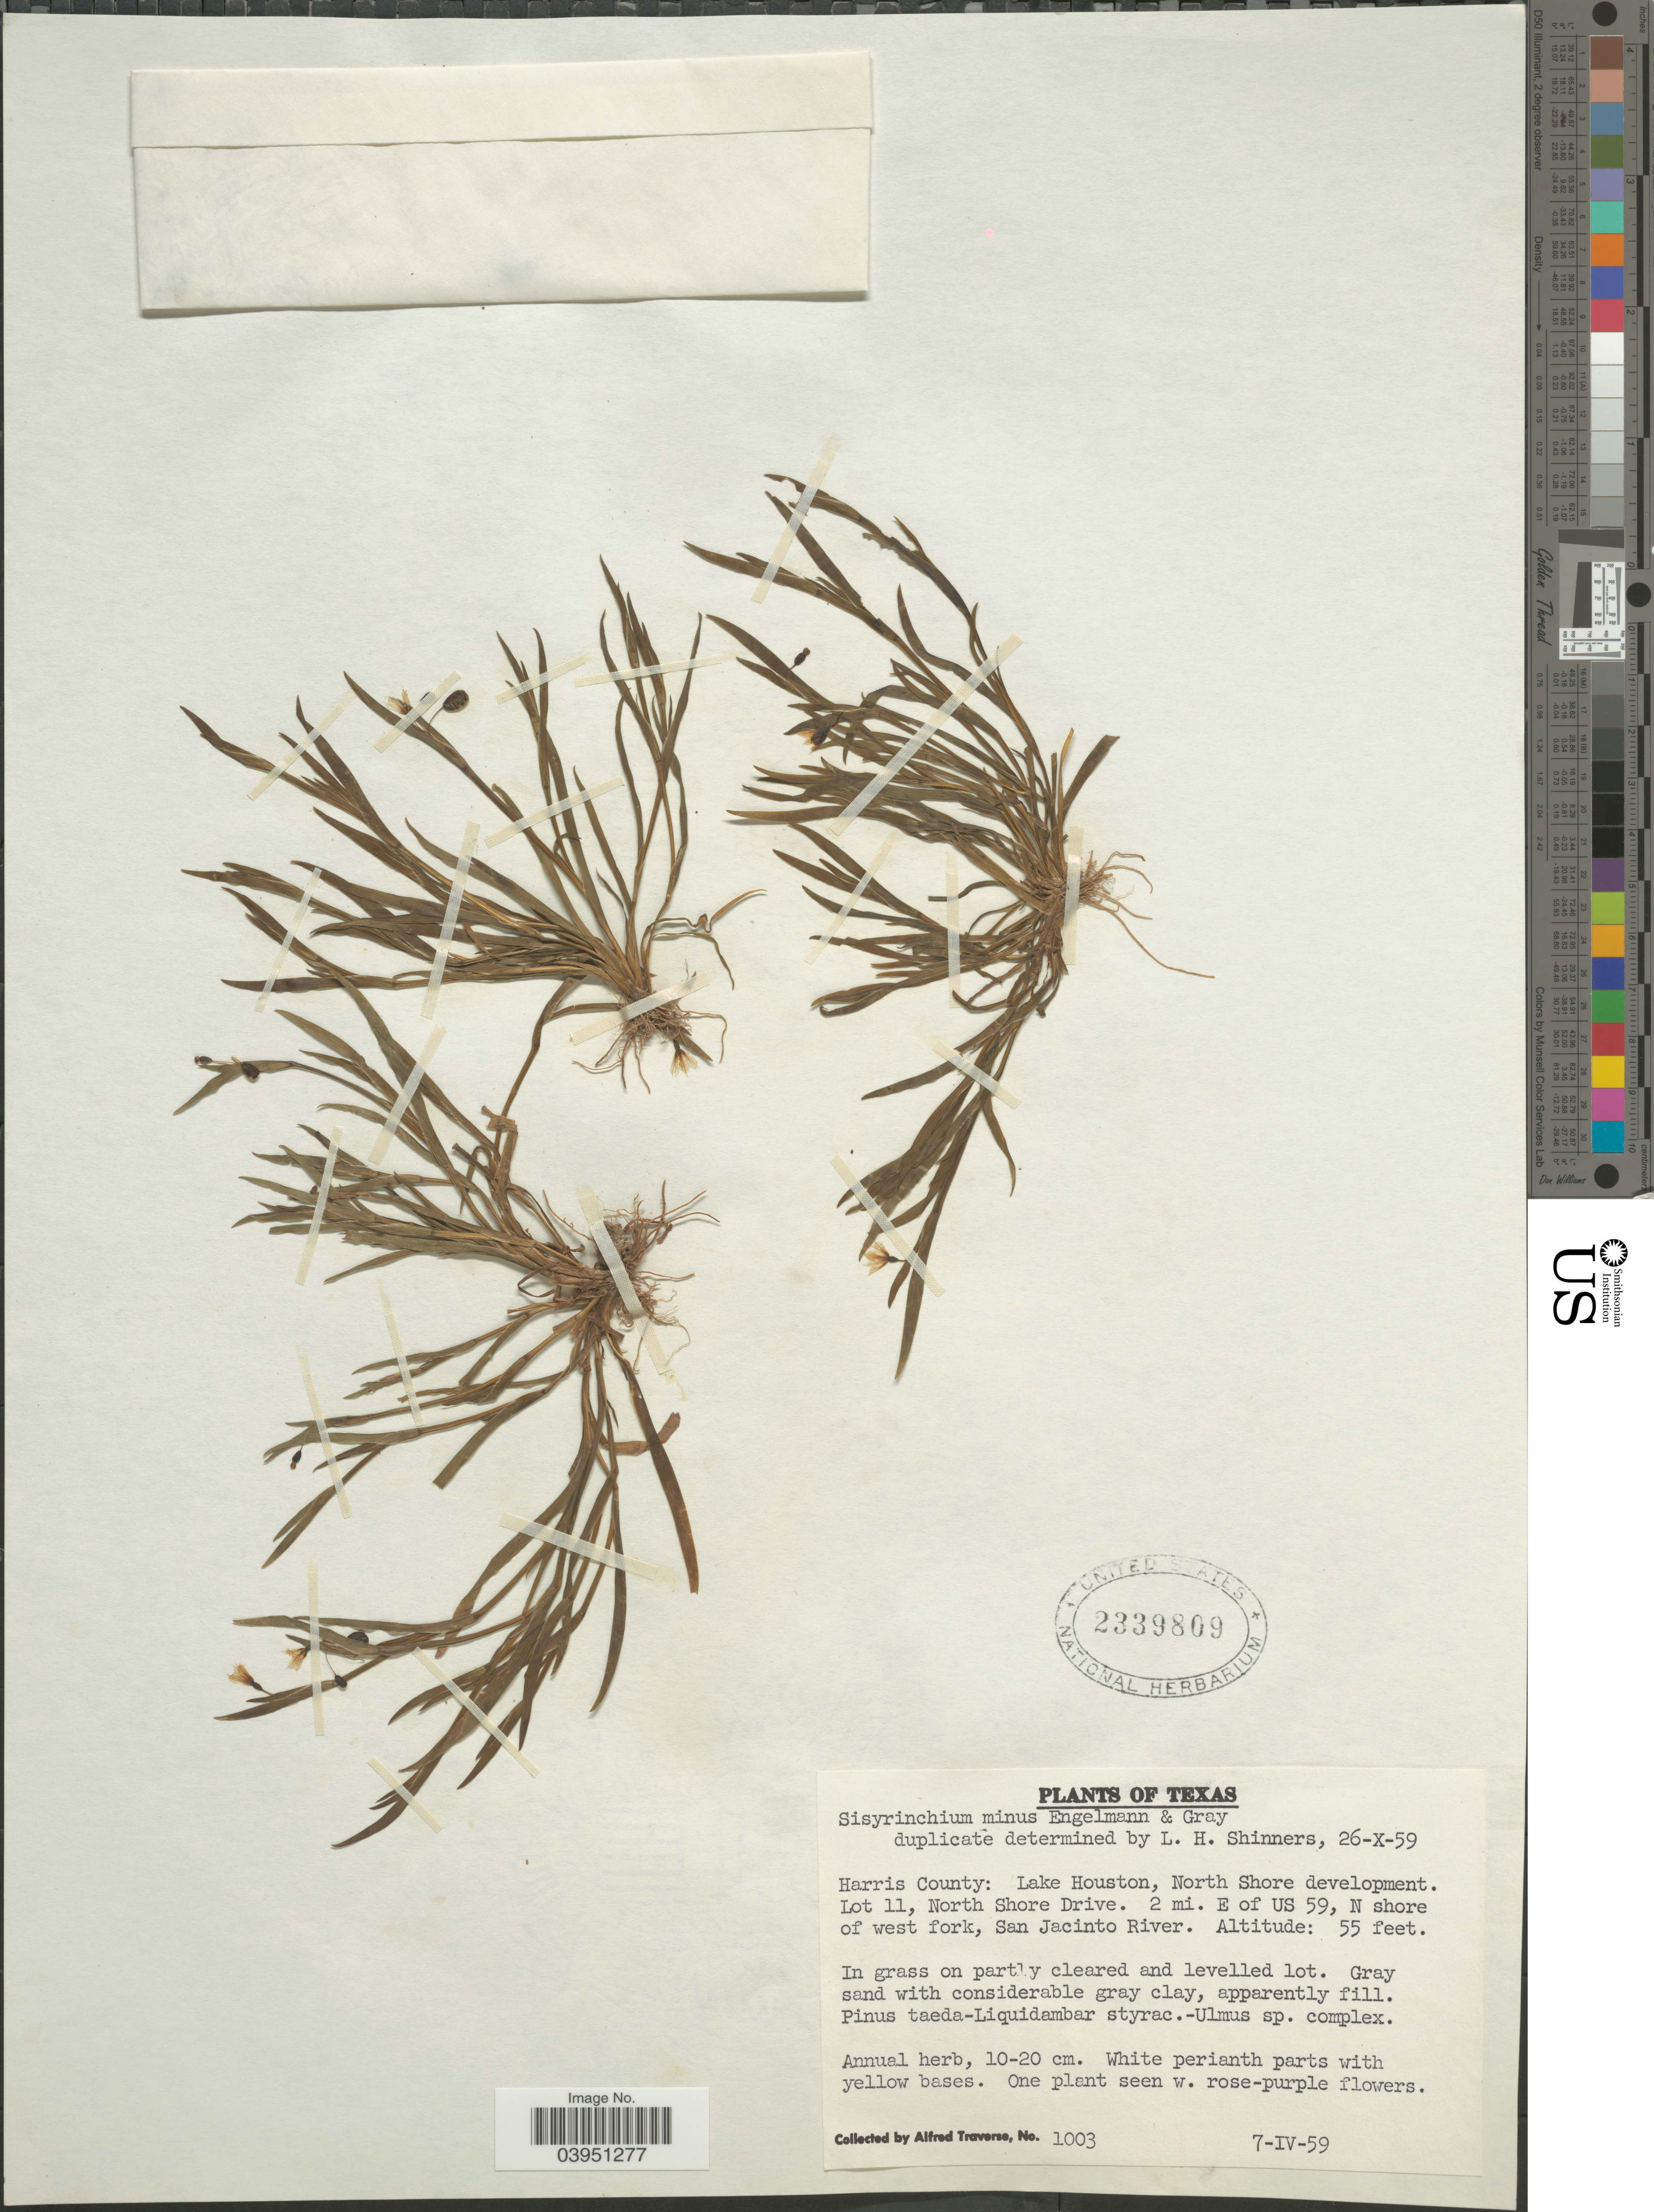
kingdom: Plantae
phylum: Tracheophyta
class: Liliopsida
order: Asparagales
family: Iridaceae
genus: Sisyrinchium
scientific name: Sisyrinchium minus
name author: Engelm. & A. Gray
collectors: A. Traverse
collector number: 1003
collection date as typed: Transcribed d/m/y: 7/4/59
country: United States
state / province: Texas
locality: Harris County: Lake Houston, North Shore development. Lot 11, North Shore Drive. 2 mi. E of US 59, N shore of west fork, San Jacinto River.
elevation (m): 17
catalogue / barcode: US 2339809